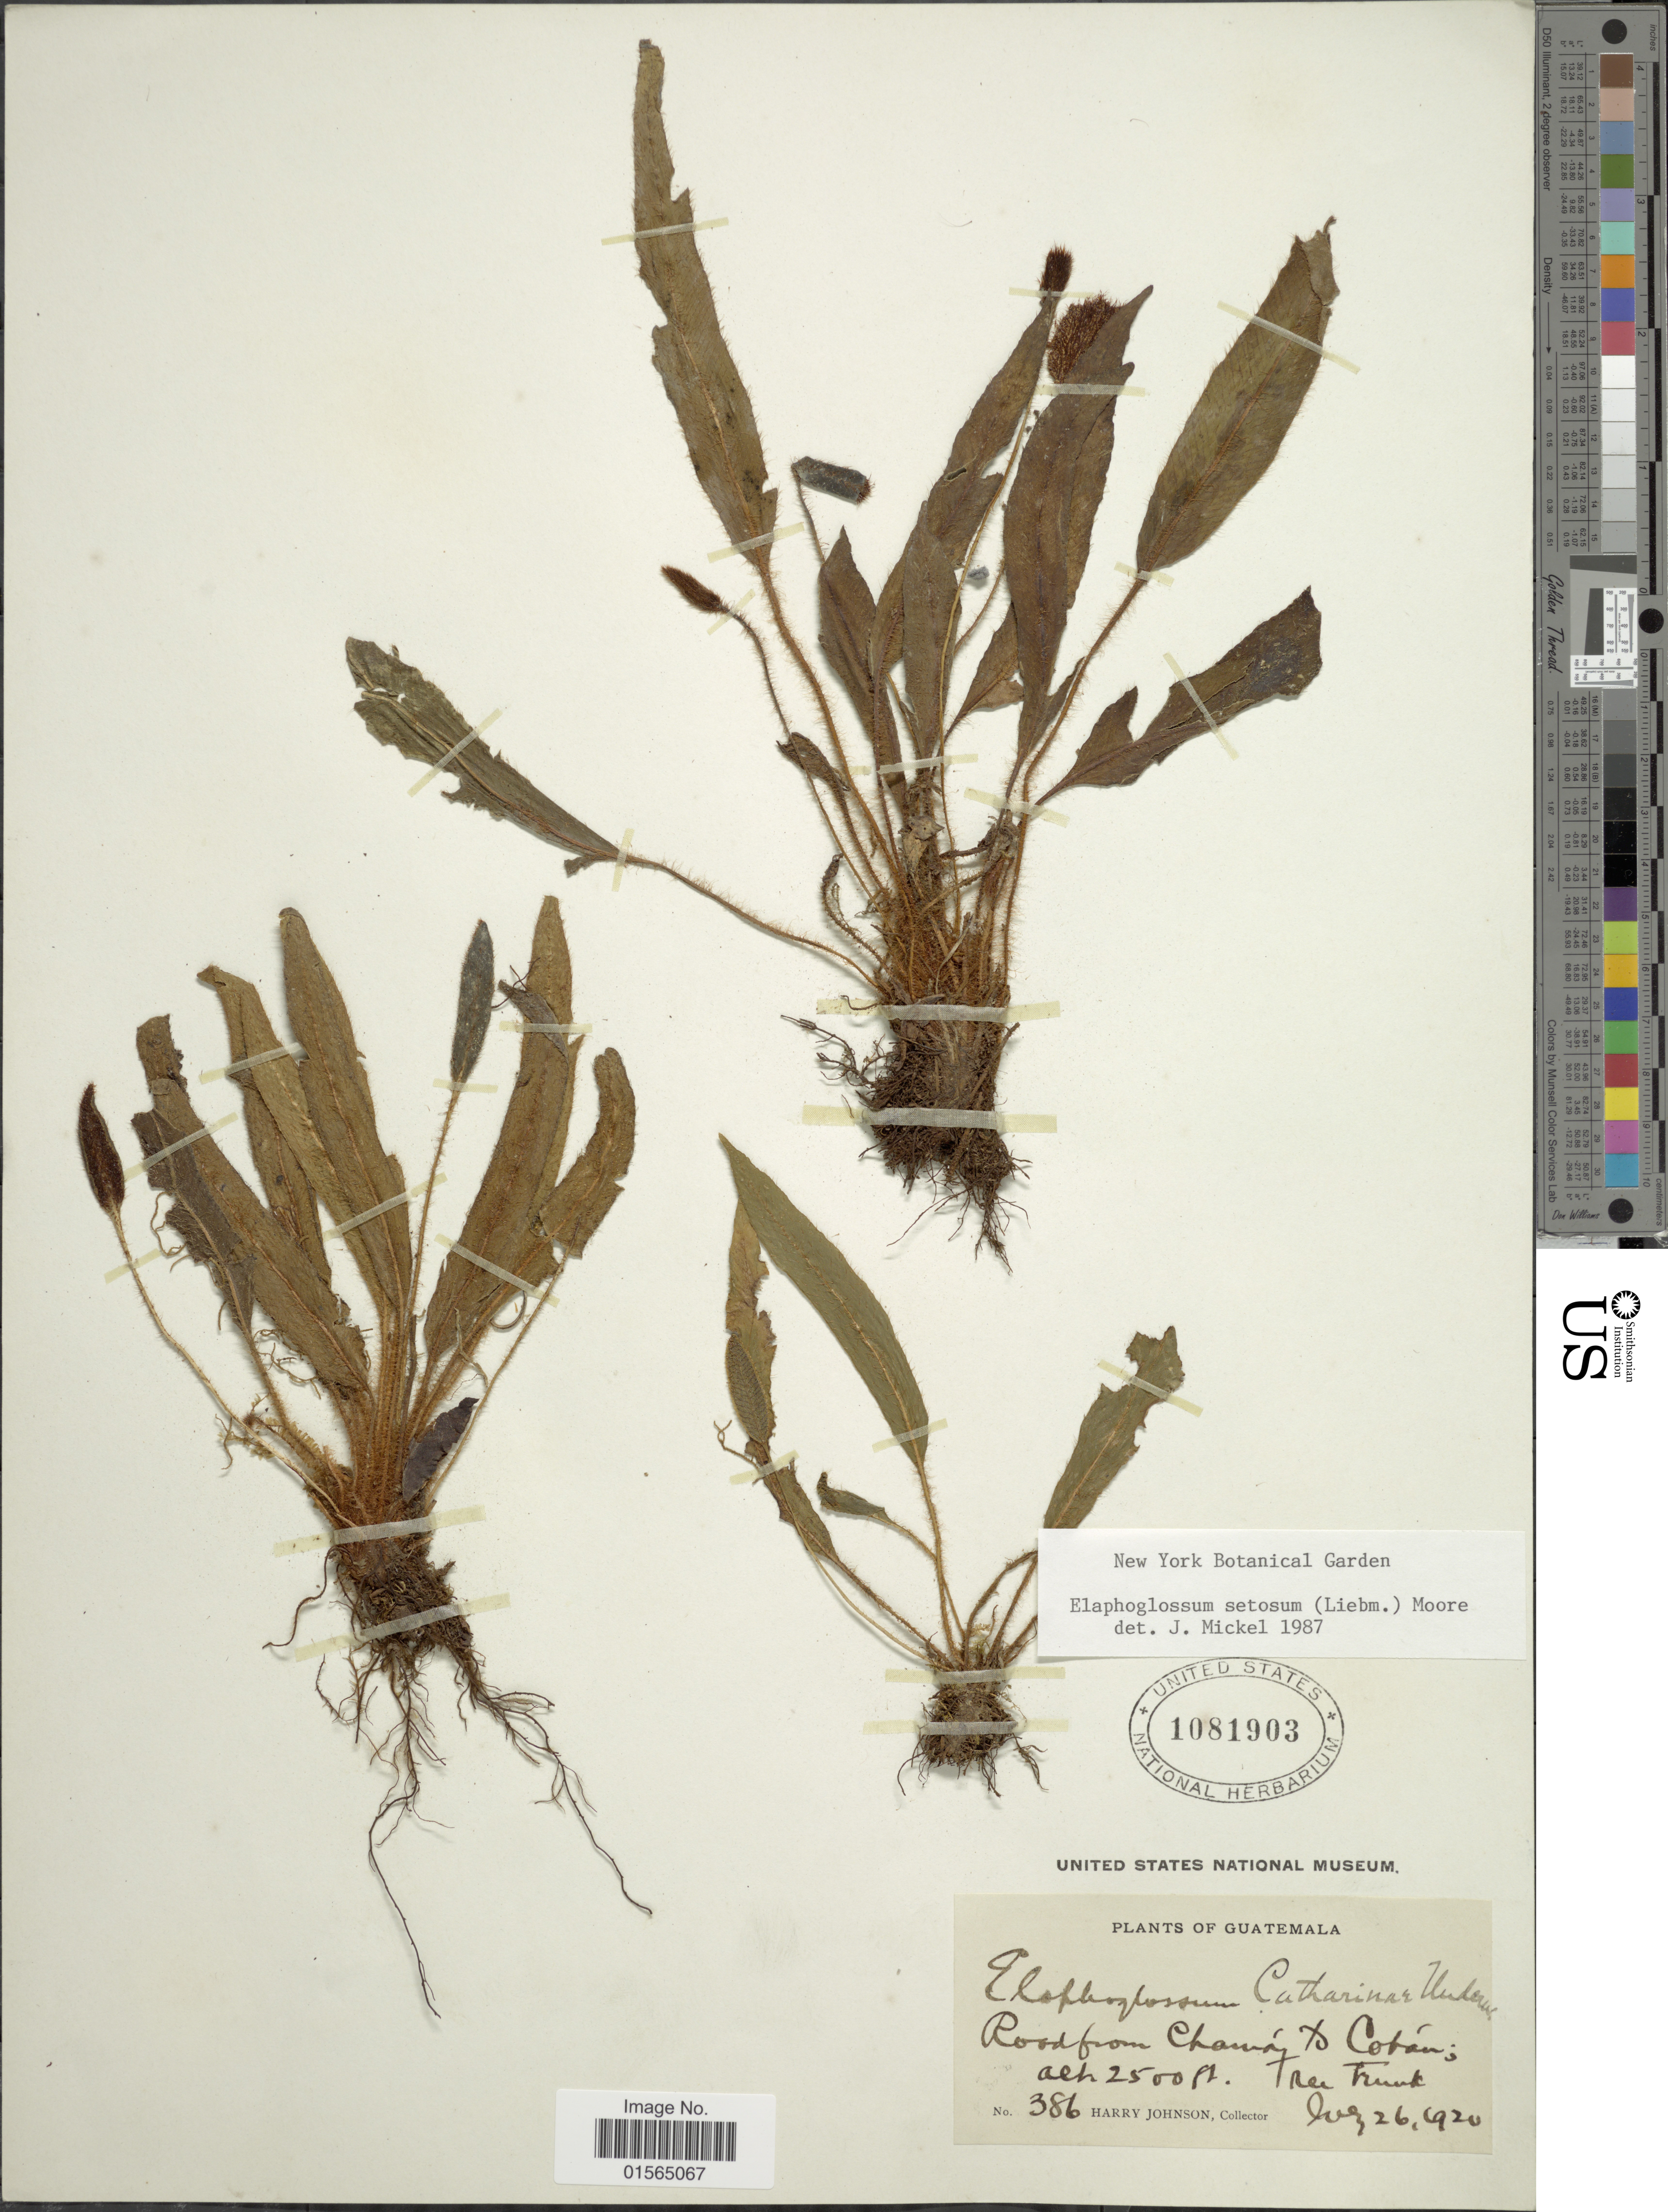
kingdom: Plantae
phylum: Tracheophyta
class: Polypodiopsida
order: Polypodiales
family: Dryopteridaceae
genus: Elaphoglossum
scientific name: Elaphoglossum setosum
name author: (Liebm.) T. Moore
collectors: H. Johnson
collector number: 386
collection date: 1920-07-26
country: Guatemala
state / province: Alta Verapaz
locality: Road from Chama to Coban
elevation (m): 762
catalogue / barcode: US 1081903